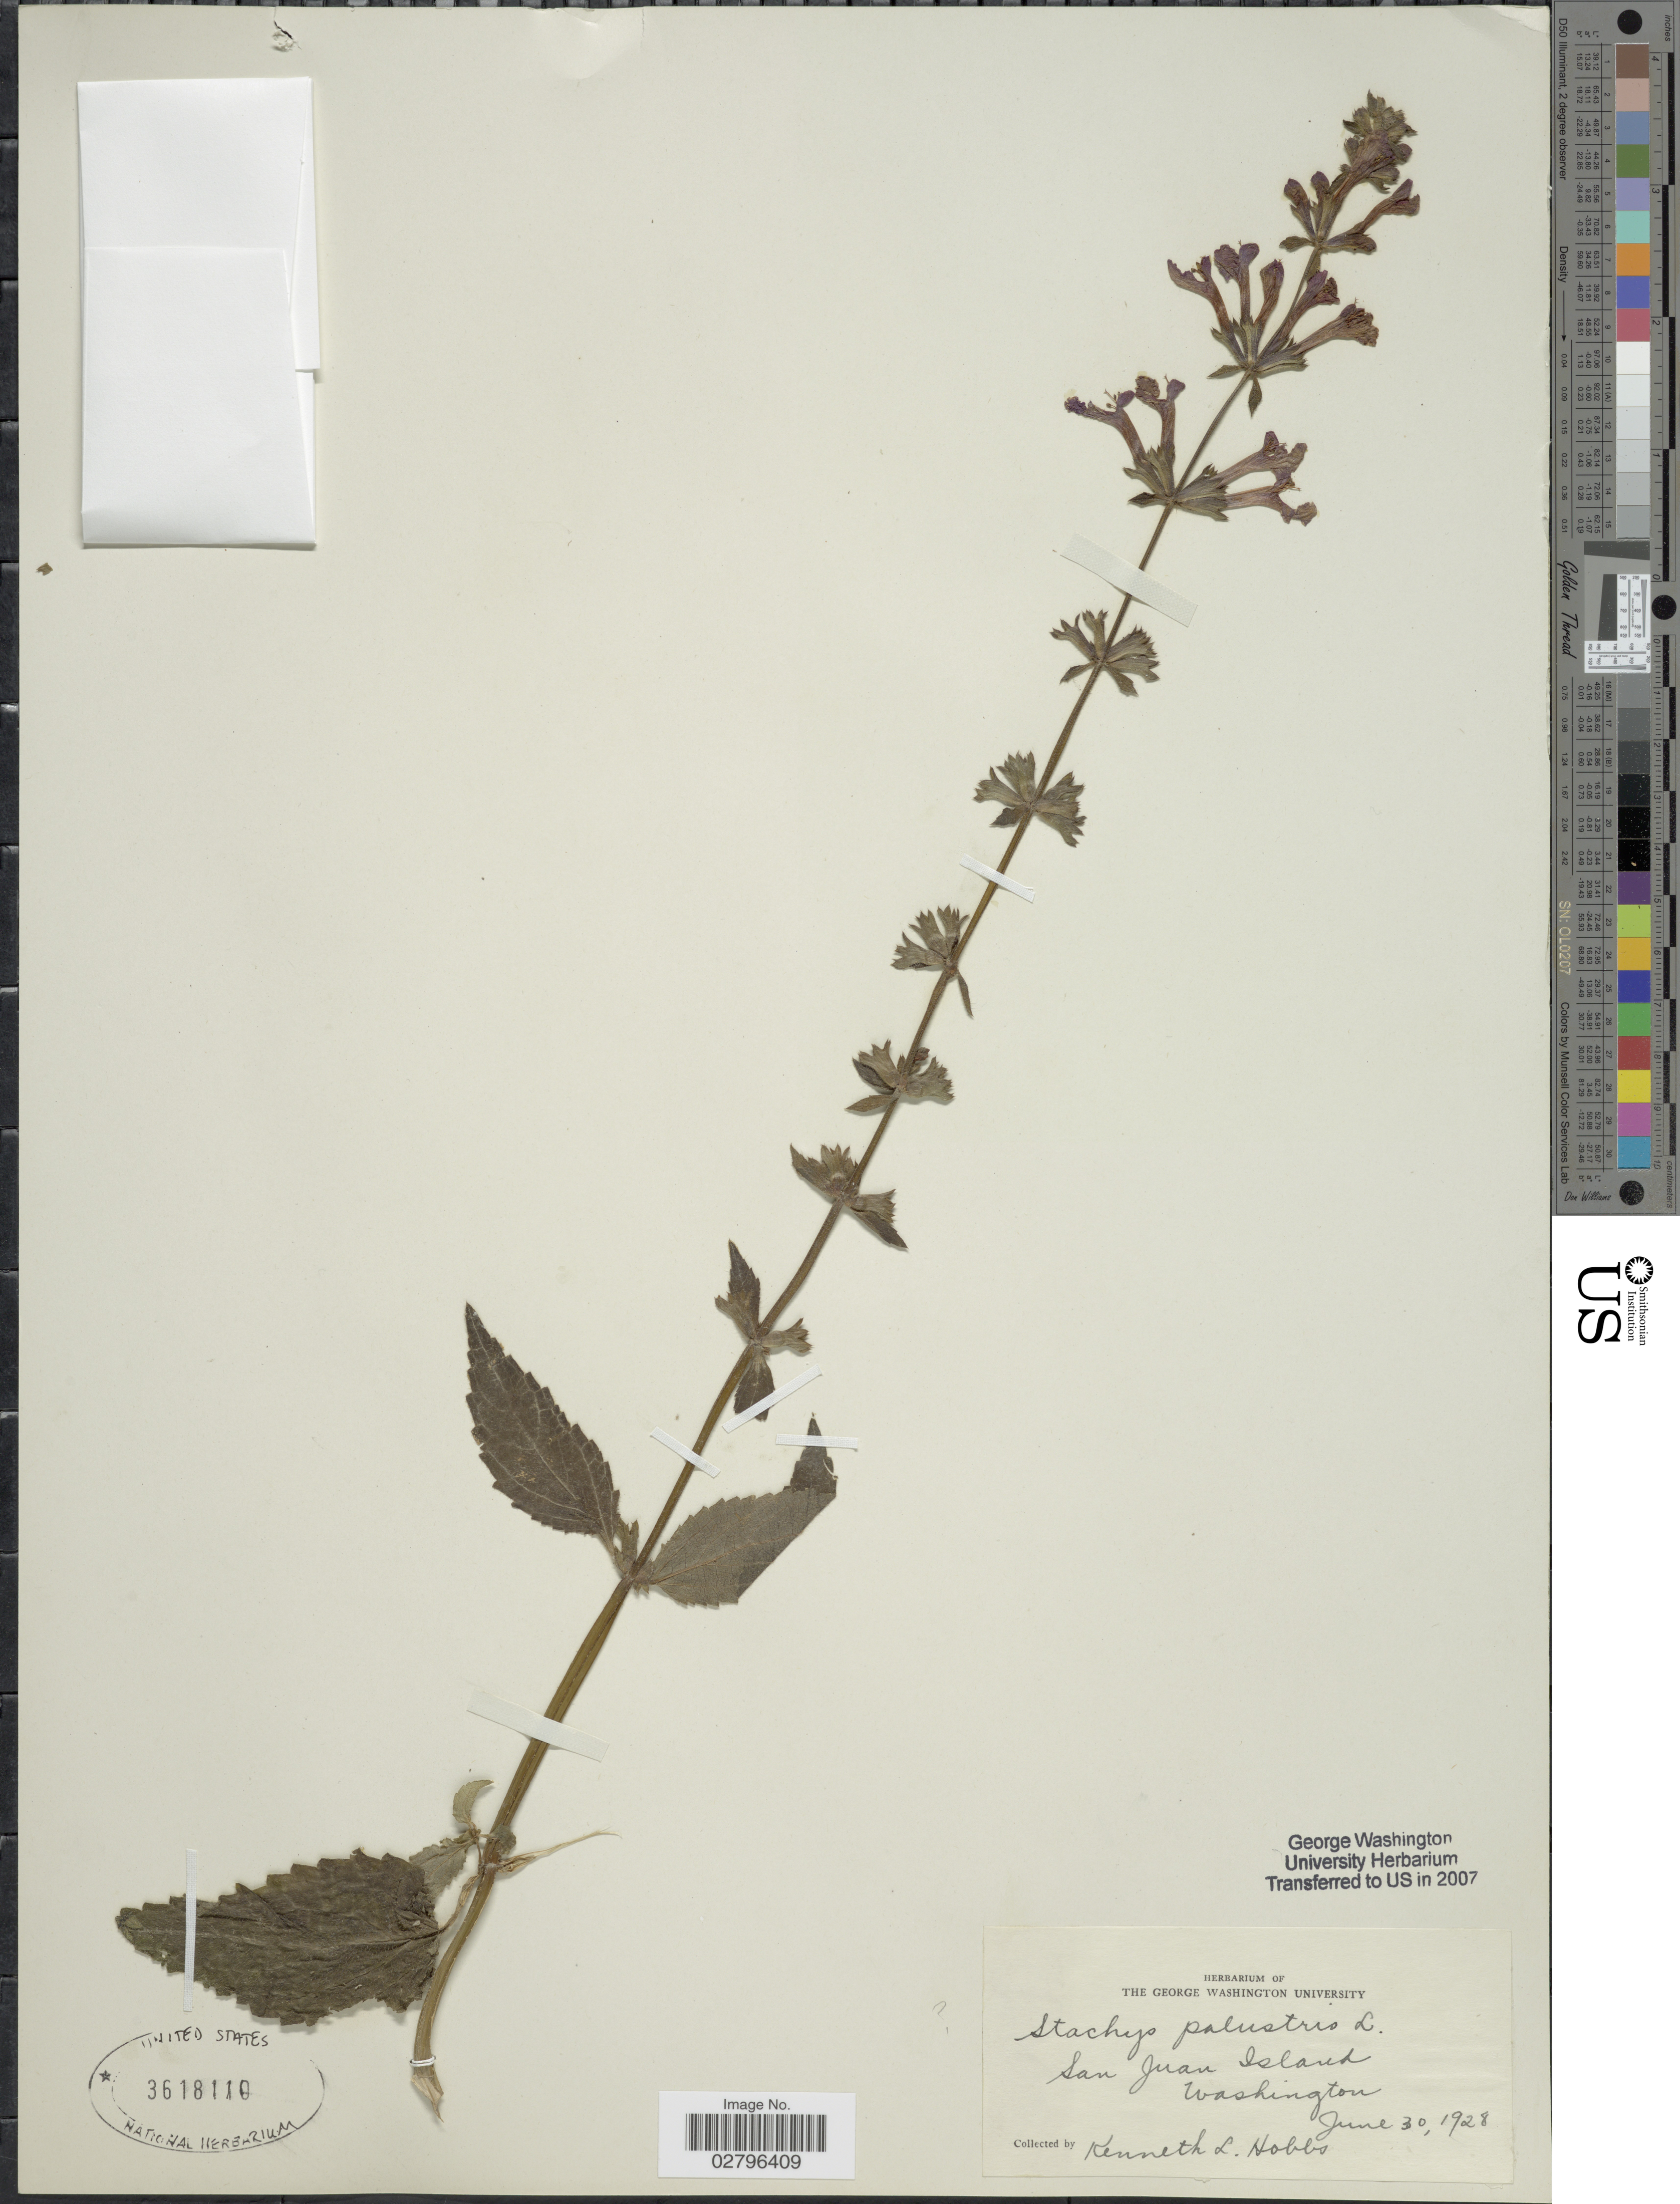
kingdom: Plantae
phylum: Tracheophyta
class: Magnoliopsida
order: Lamiales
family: Lamiaceae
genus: Stachys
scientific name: Stachys palustris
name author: L.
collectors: K. Hobbs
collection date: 1928-06-30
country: United States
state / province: Washington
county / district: San Juan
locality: San Juan Island.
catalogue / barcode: US 3618110